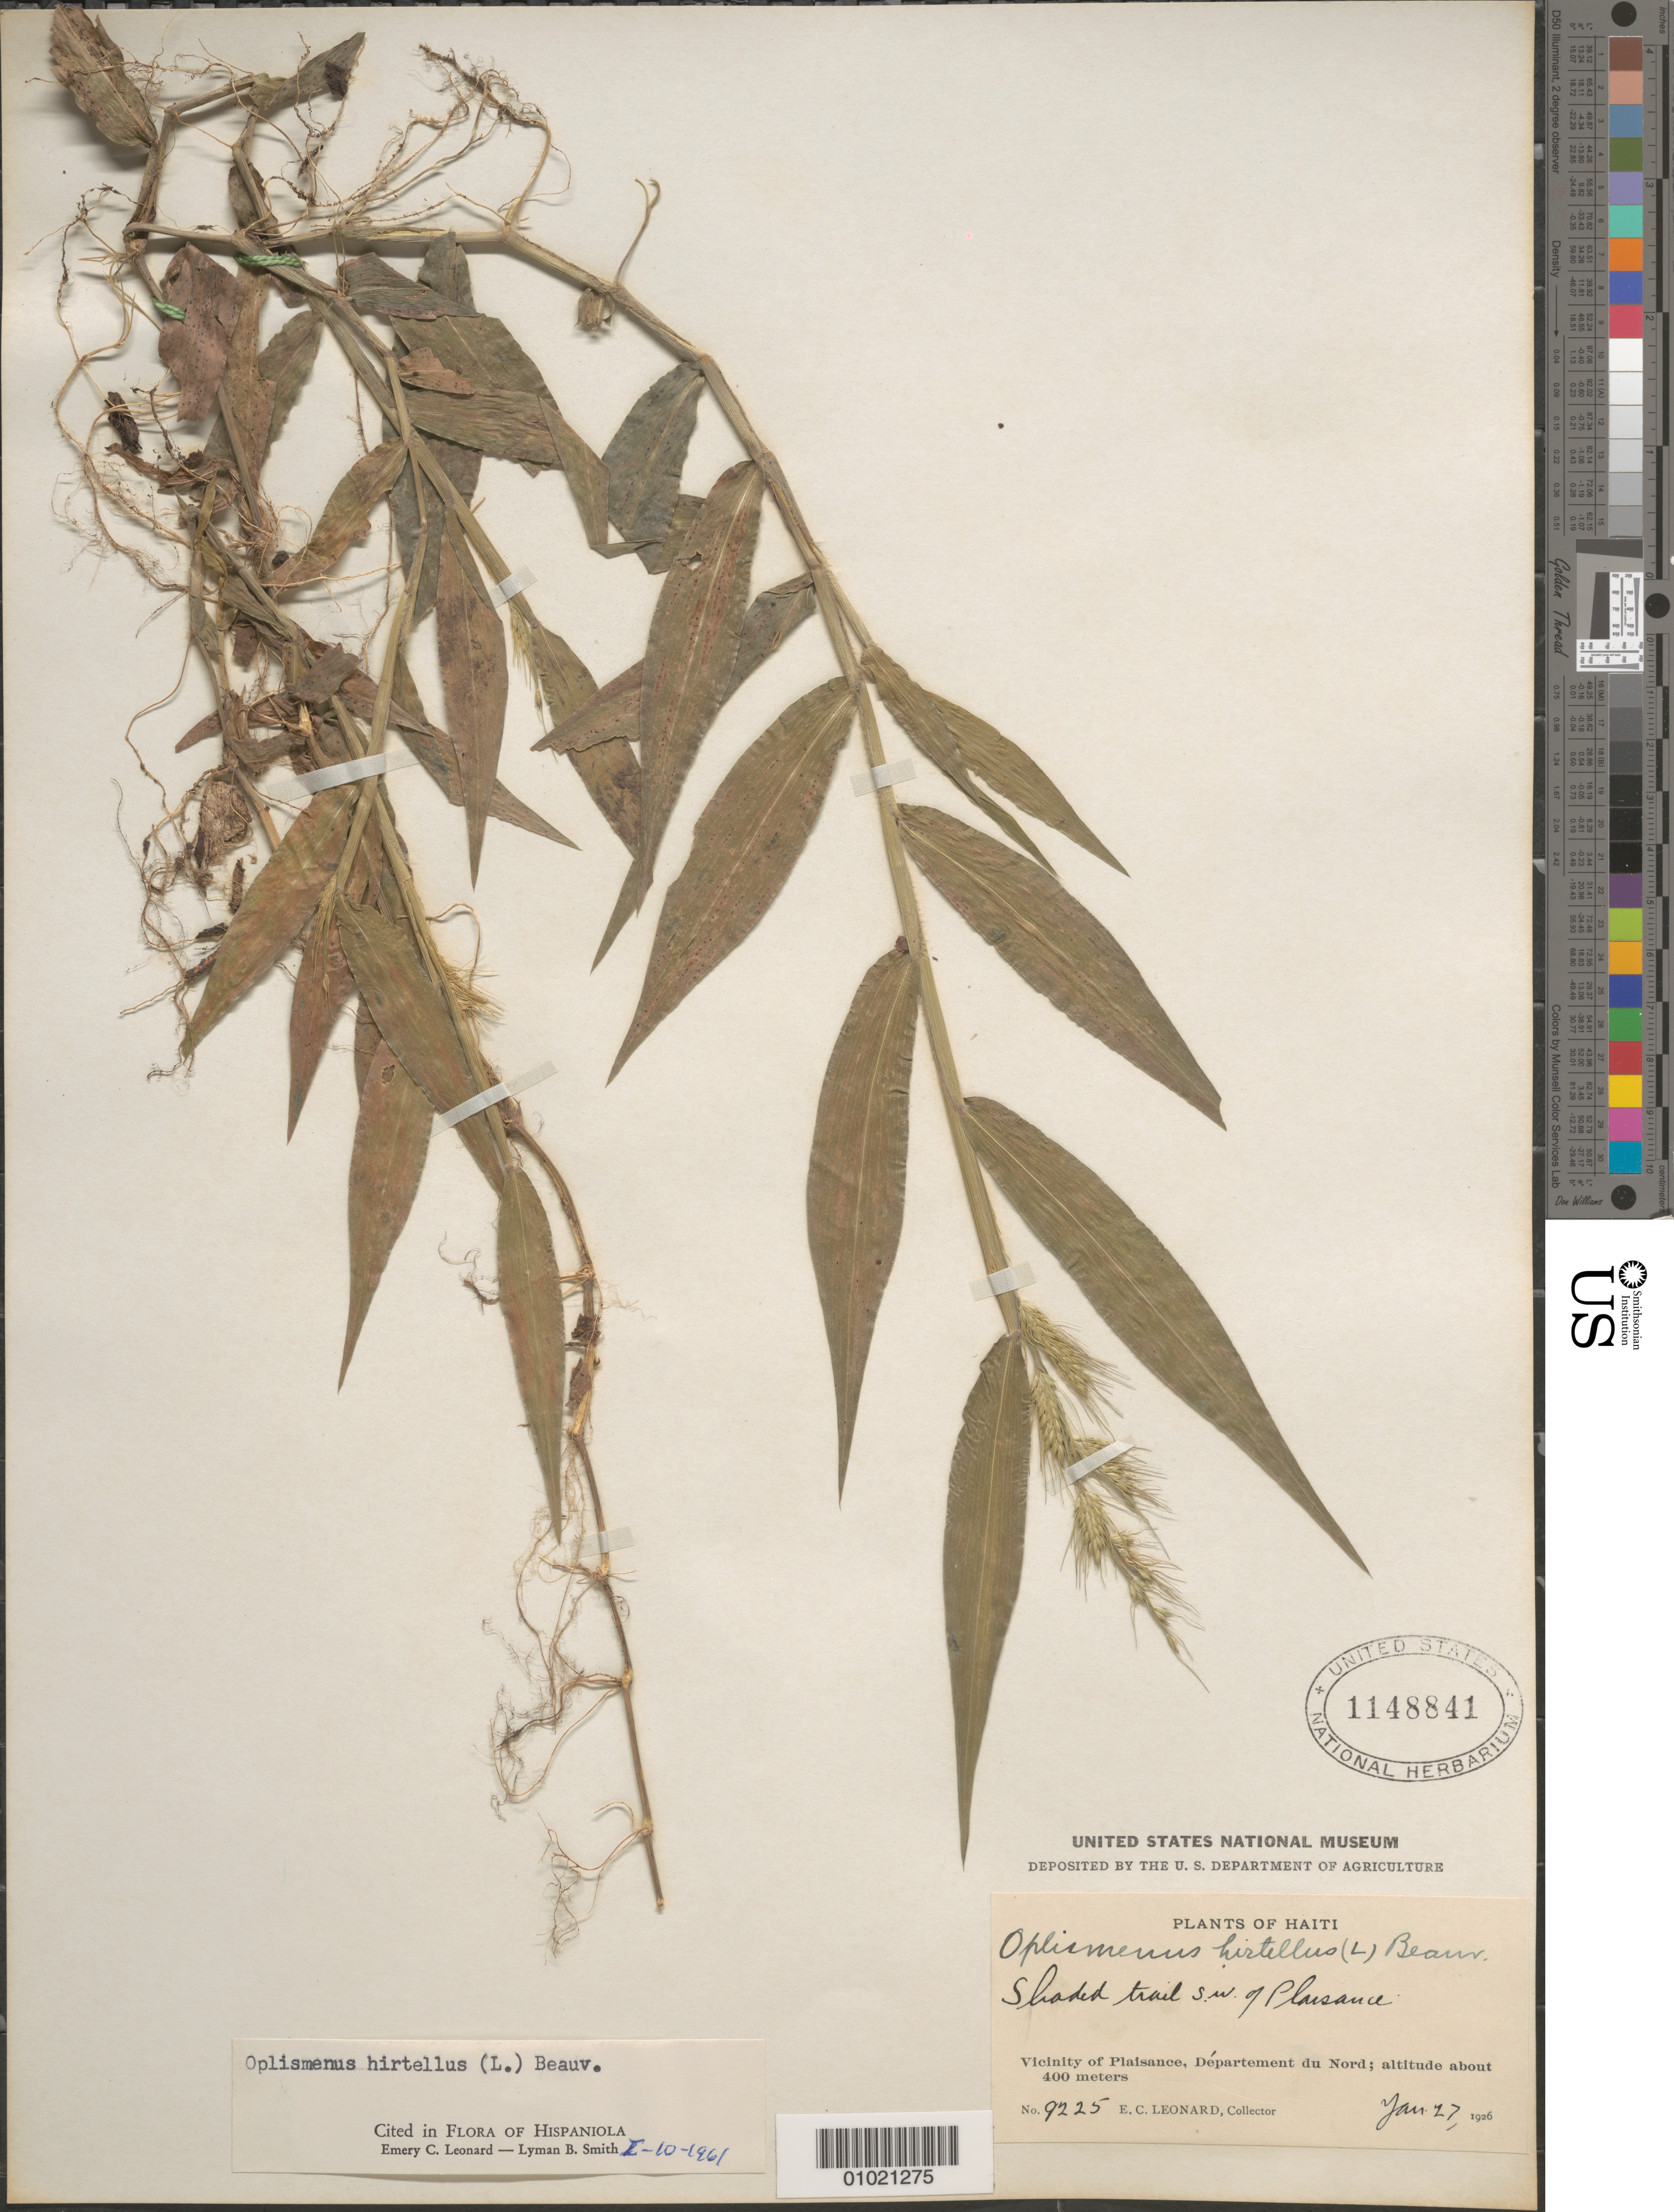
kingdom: Plantae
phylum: Tracheophyta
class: Liliopsida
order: Poales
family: Poaceae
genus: Oplismenus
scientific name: Oplismenus hirtellus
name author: (L.) P. Beauv.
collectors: E. C. Leonard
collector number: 9225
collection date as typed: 27 Jan 1926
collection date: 1926-01-27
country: Haiti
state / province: Nord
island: Hispaniola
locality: Shaded trail SW of Plaisance.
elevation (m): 400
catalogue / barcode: US 1148841